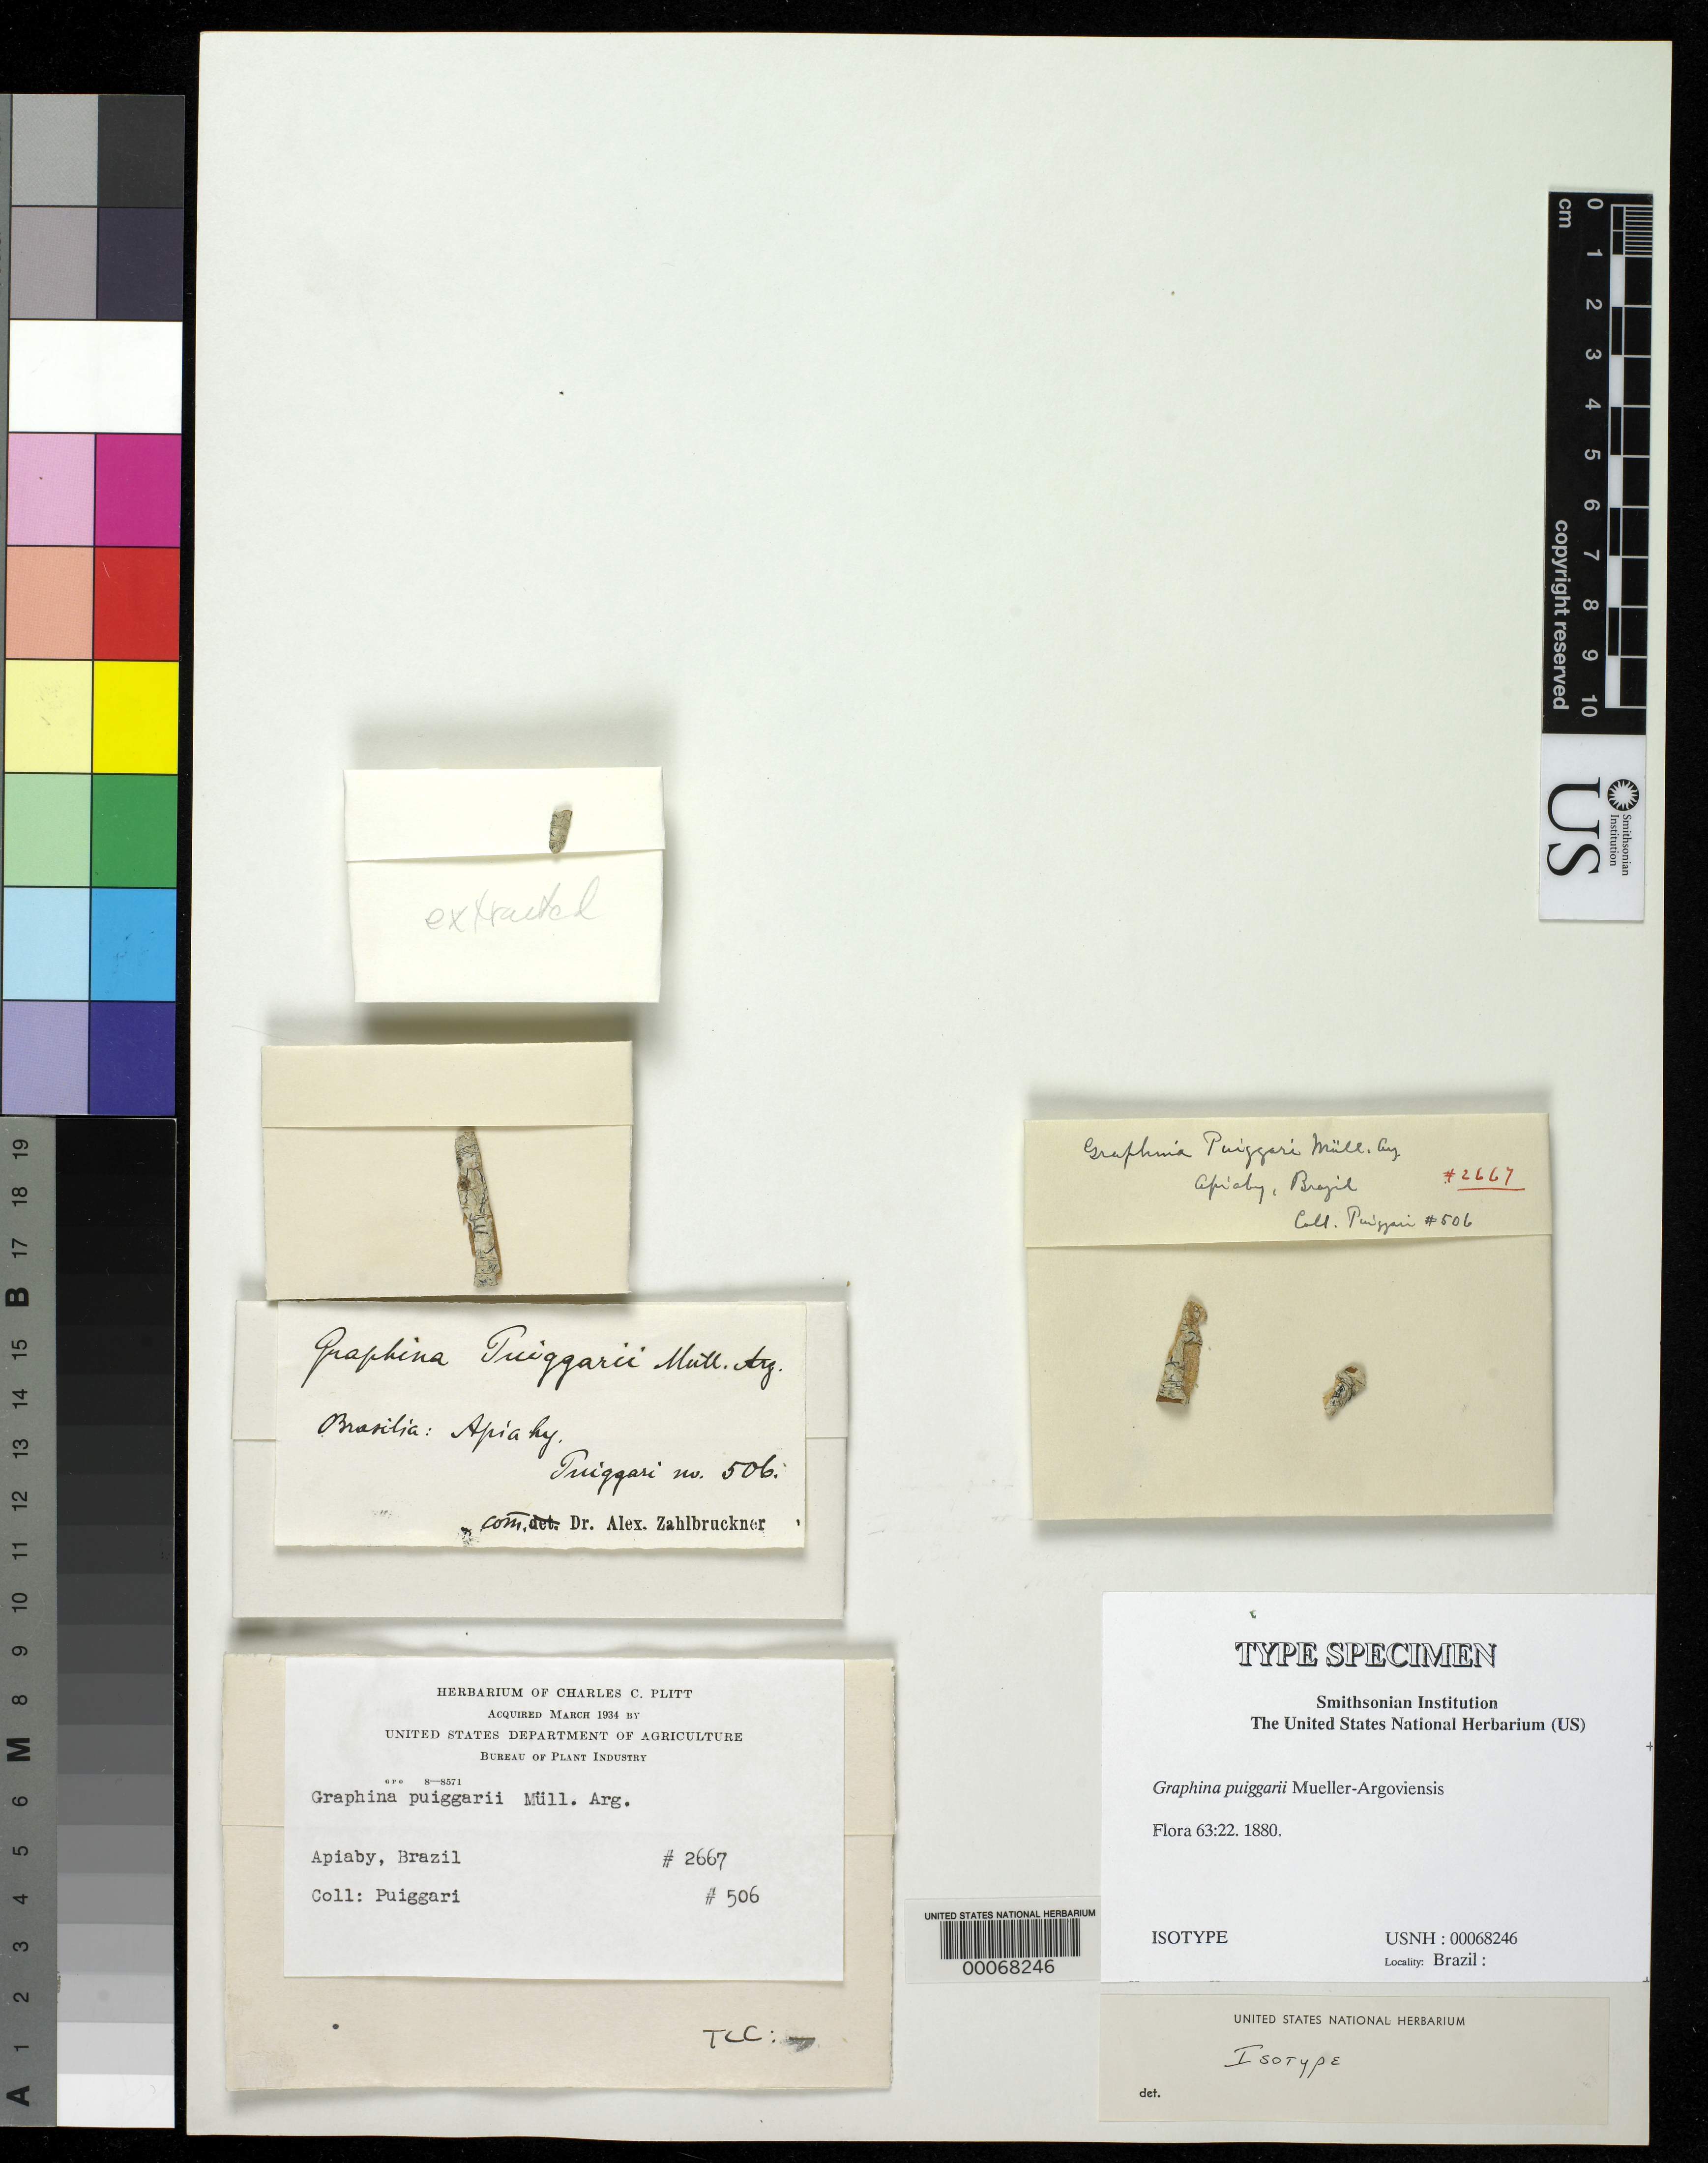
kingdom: Fungi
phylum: Ascomycota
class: Lecanoromycetes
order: Ostropales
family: Graphidaceae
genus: Graphina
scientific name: Graphina puiggarii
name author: Müll. Arg.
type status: Isotype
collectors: J. Puiggari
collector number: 506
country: Brazil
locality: Apiaby.